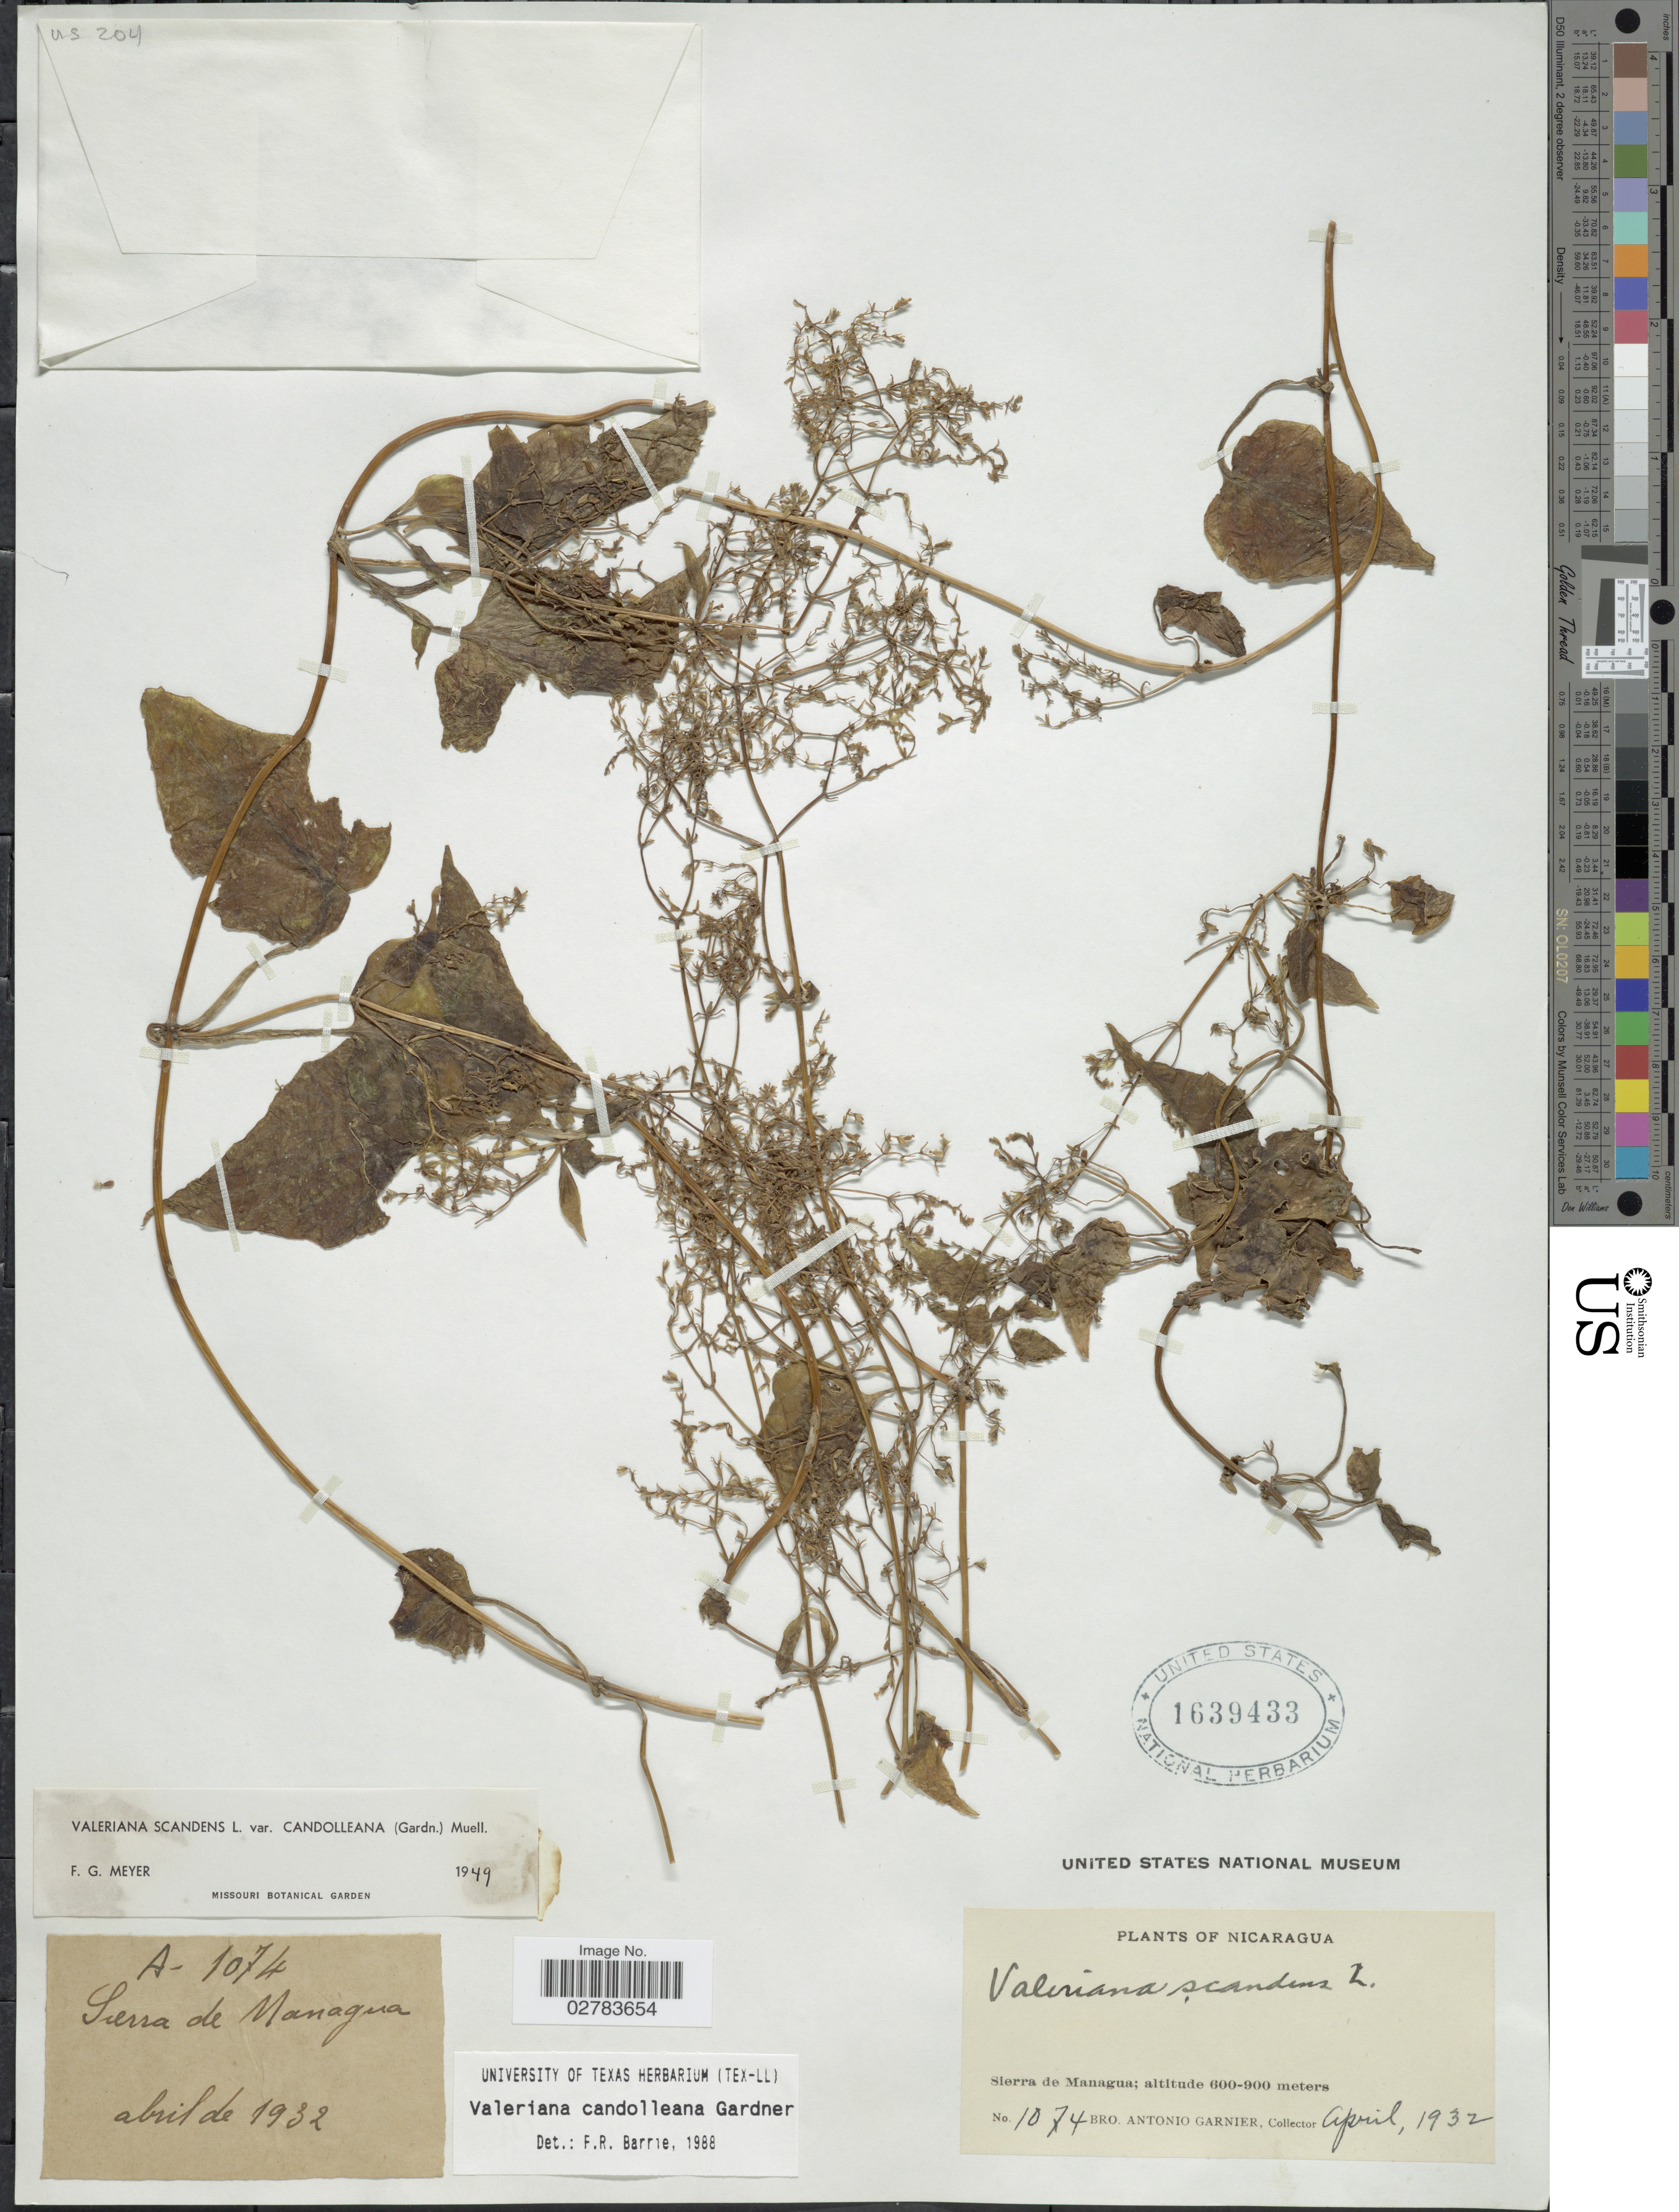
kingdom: Plantae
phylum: Tracheophyta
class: Magnoliopsida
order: Dipsacales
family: Caprifoliaceae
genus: Valeriana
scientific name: Valeriana candolleana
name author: Gardner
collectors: Bro. A. Garnier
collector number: A-1074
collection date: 1932-04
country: Nicaragua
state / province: Managua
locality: Sierra de Managua.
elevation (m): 600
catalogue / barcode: US 1639433